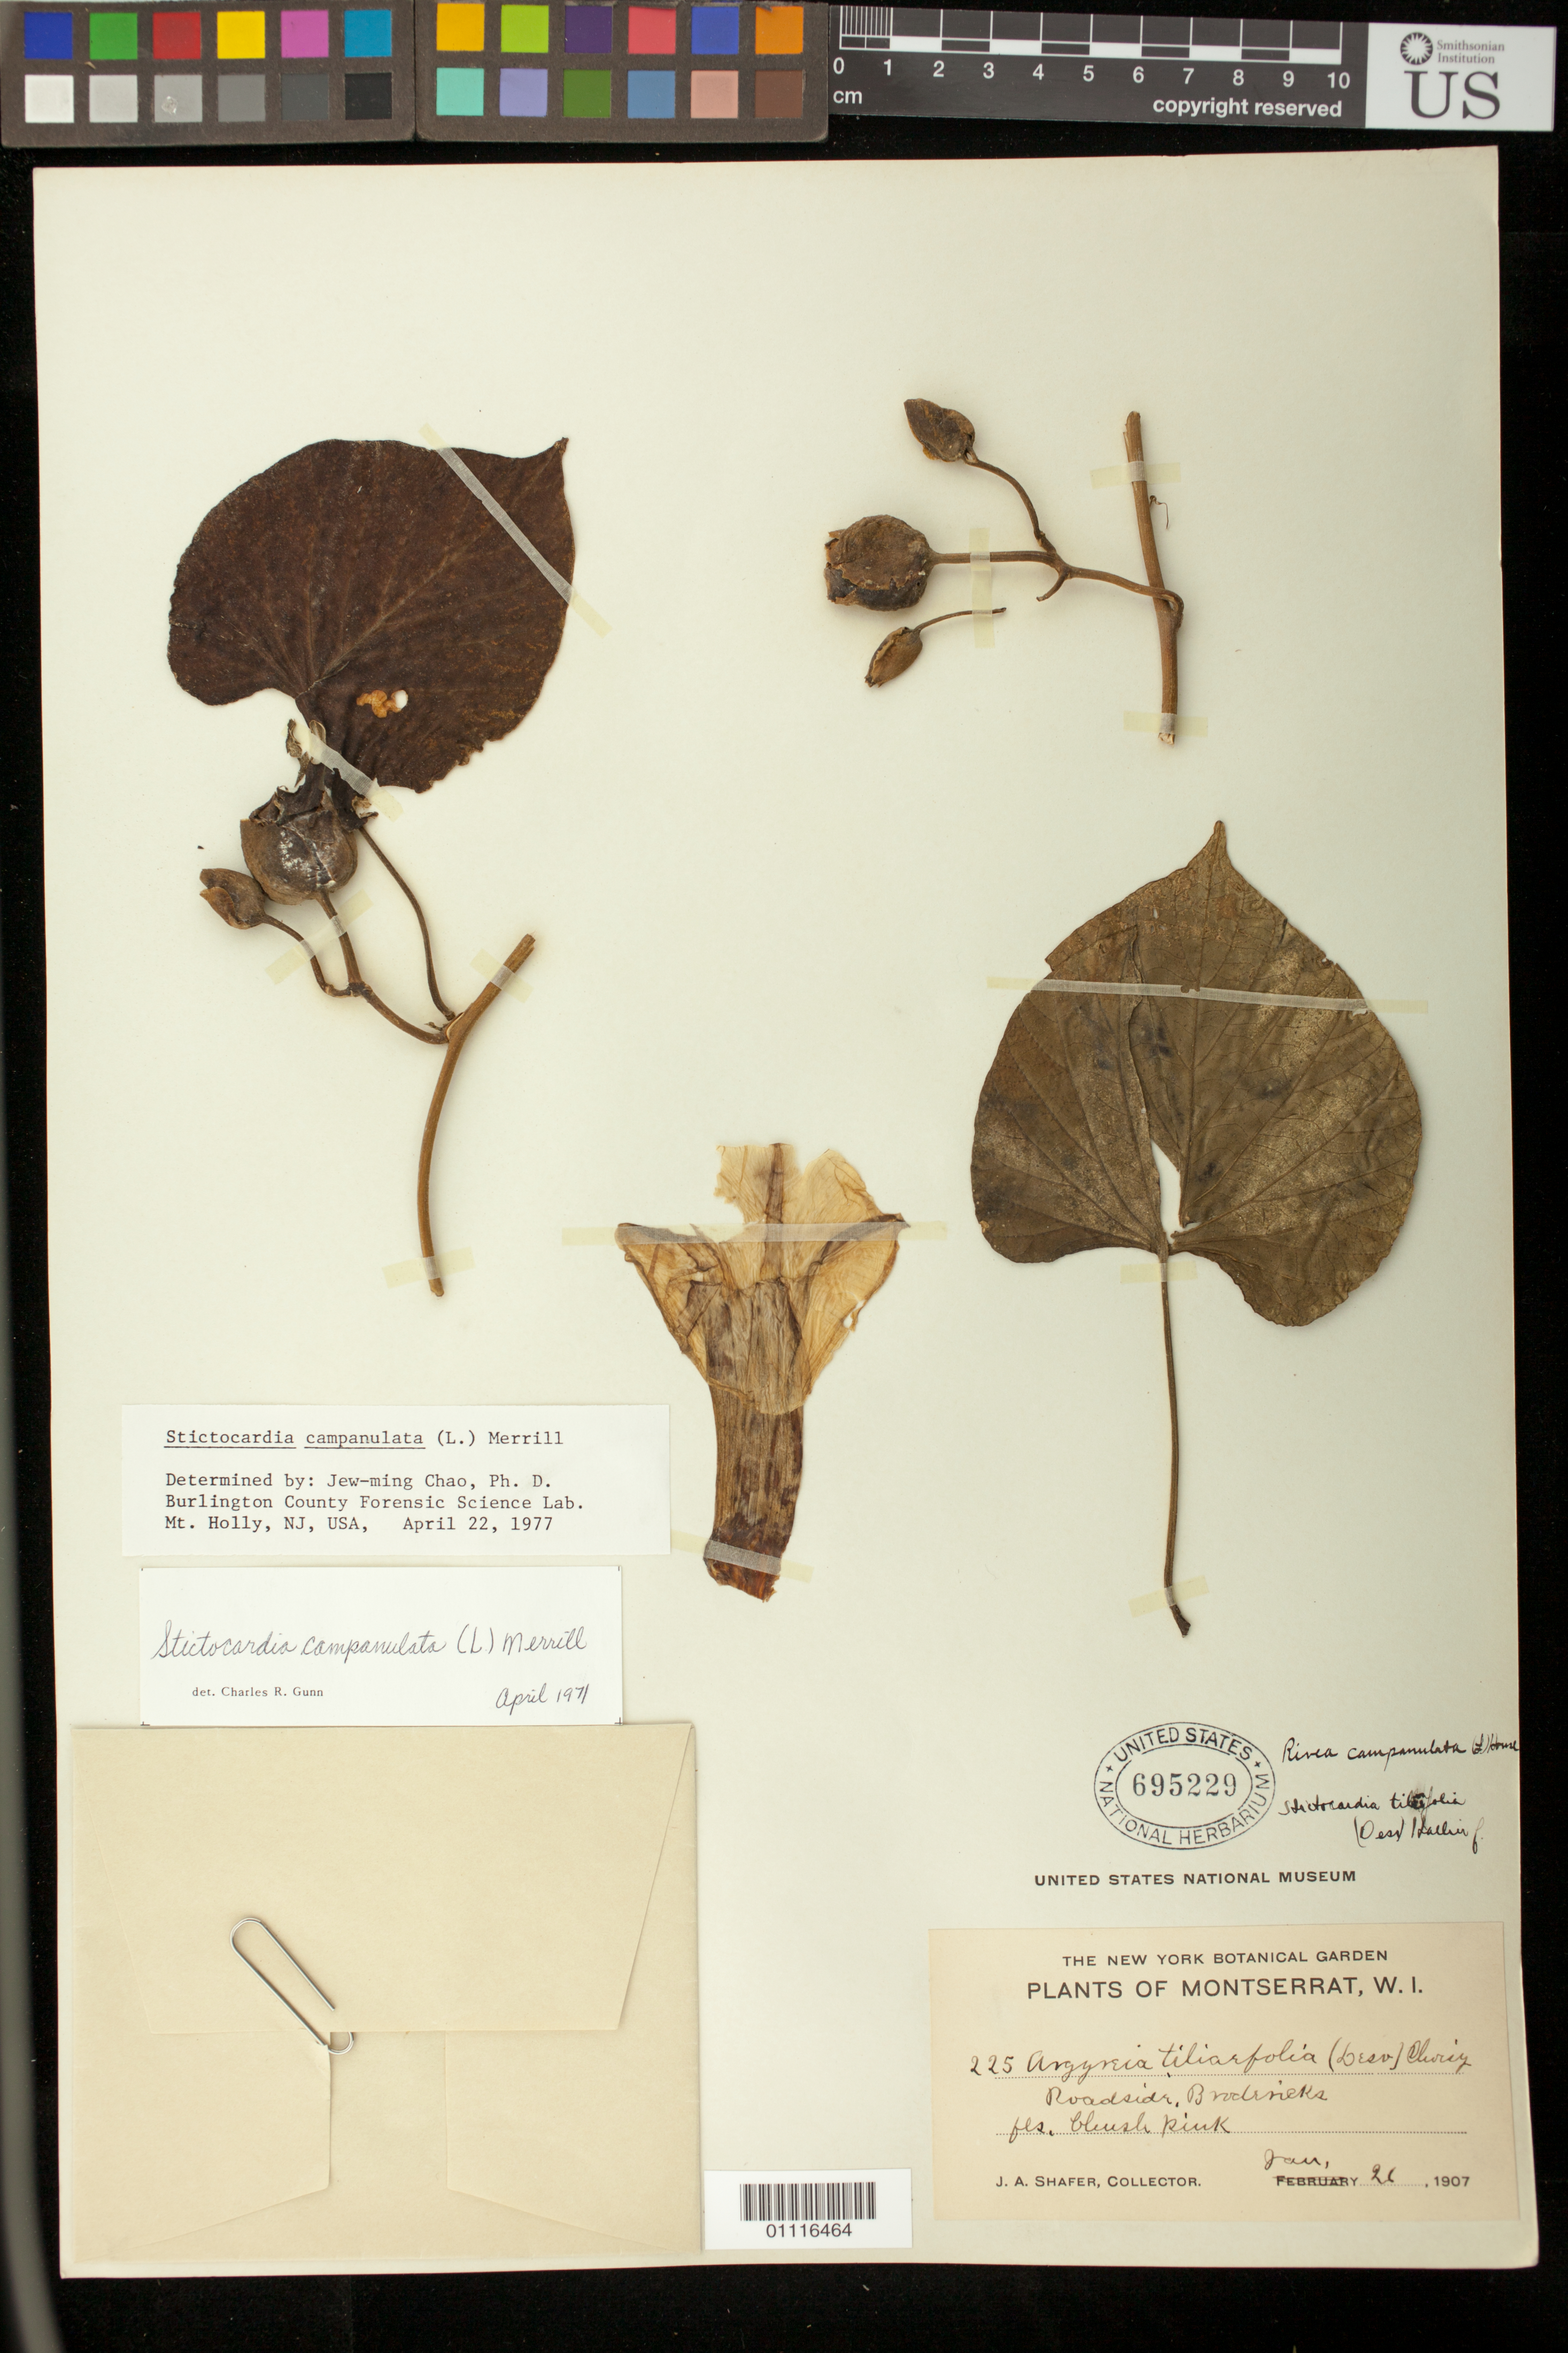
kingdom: Plantae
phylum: Tracheophyta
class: Magnoliopsida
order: Solanales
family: Convolvulaceae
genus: Stictocardia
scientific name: Stictocardia tiliifolia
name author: (Desr.) Hallier f.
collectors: J. A. Shafer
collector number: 225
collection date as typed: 21 Jan 1907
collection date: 1907-01-21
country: Montserrat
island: Montserrat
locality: Roadside, Brochiners.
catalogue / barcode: US 695229